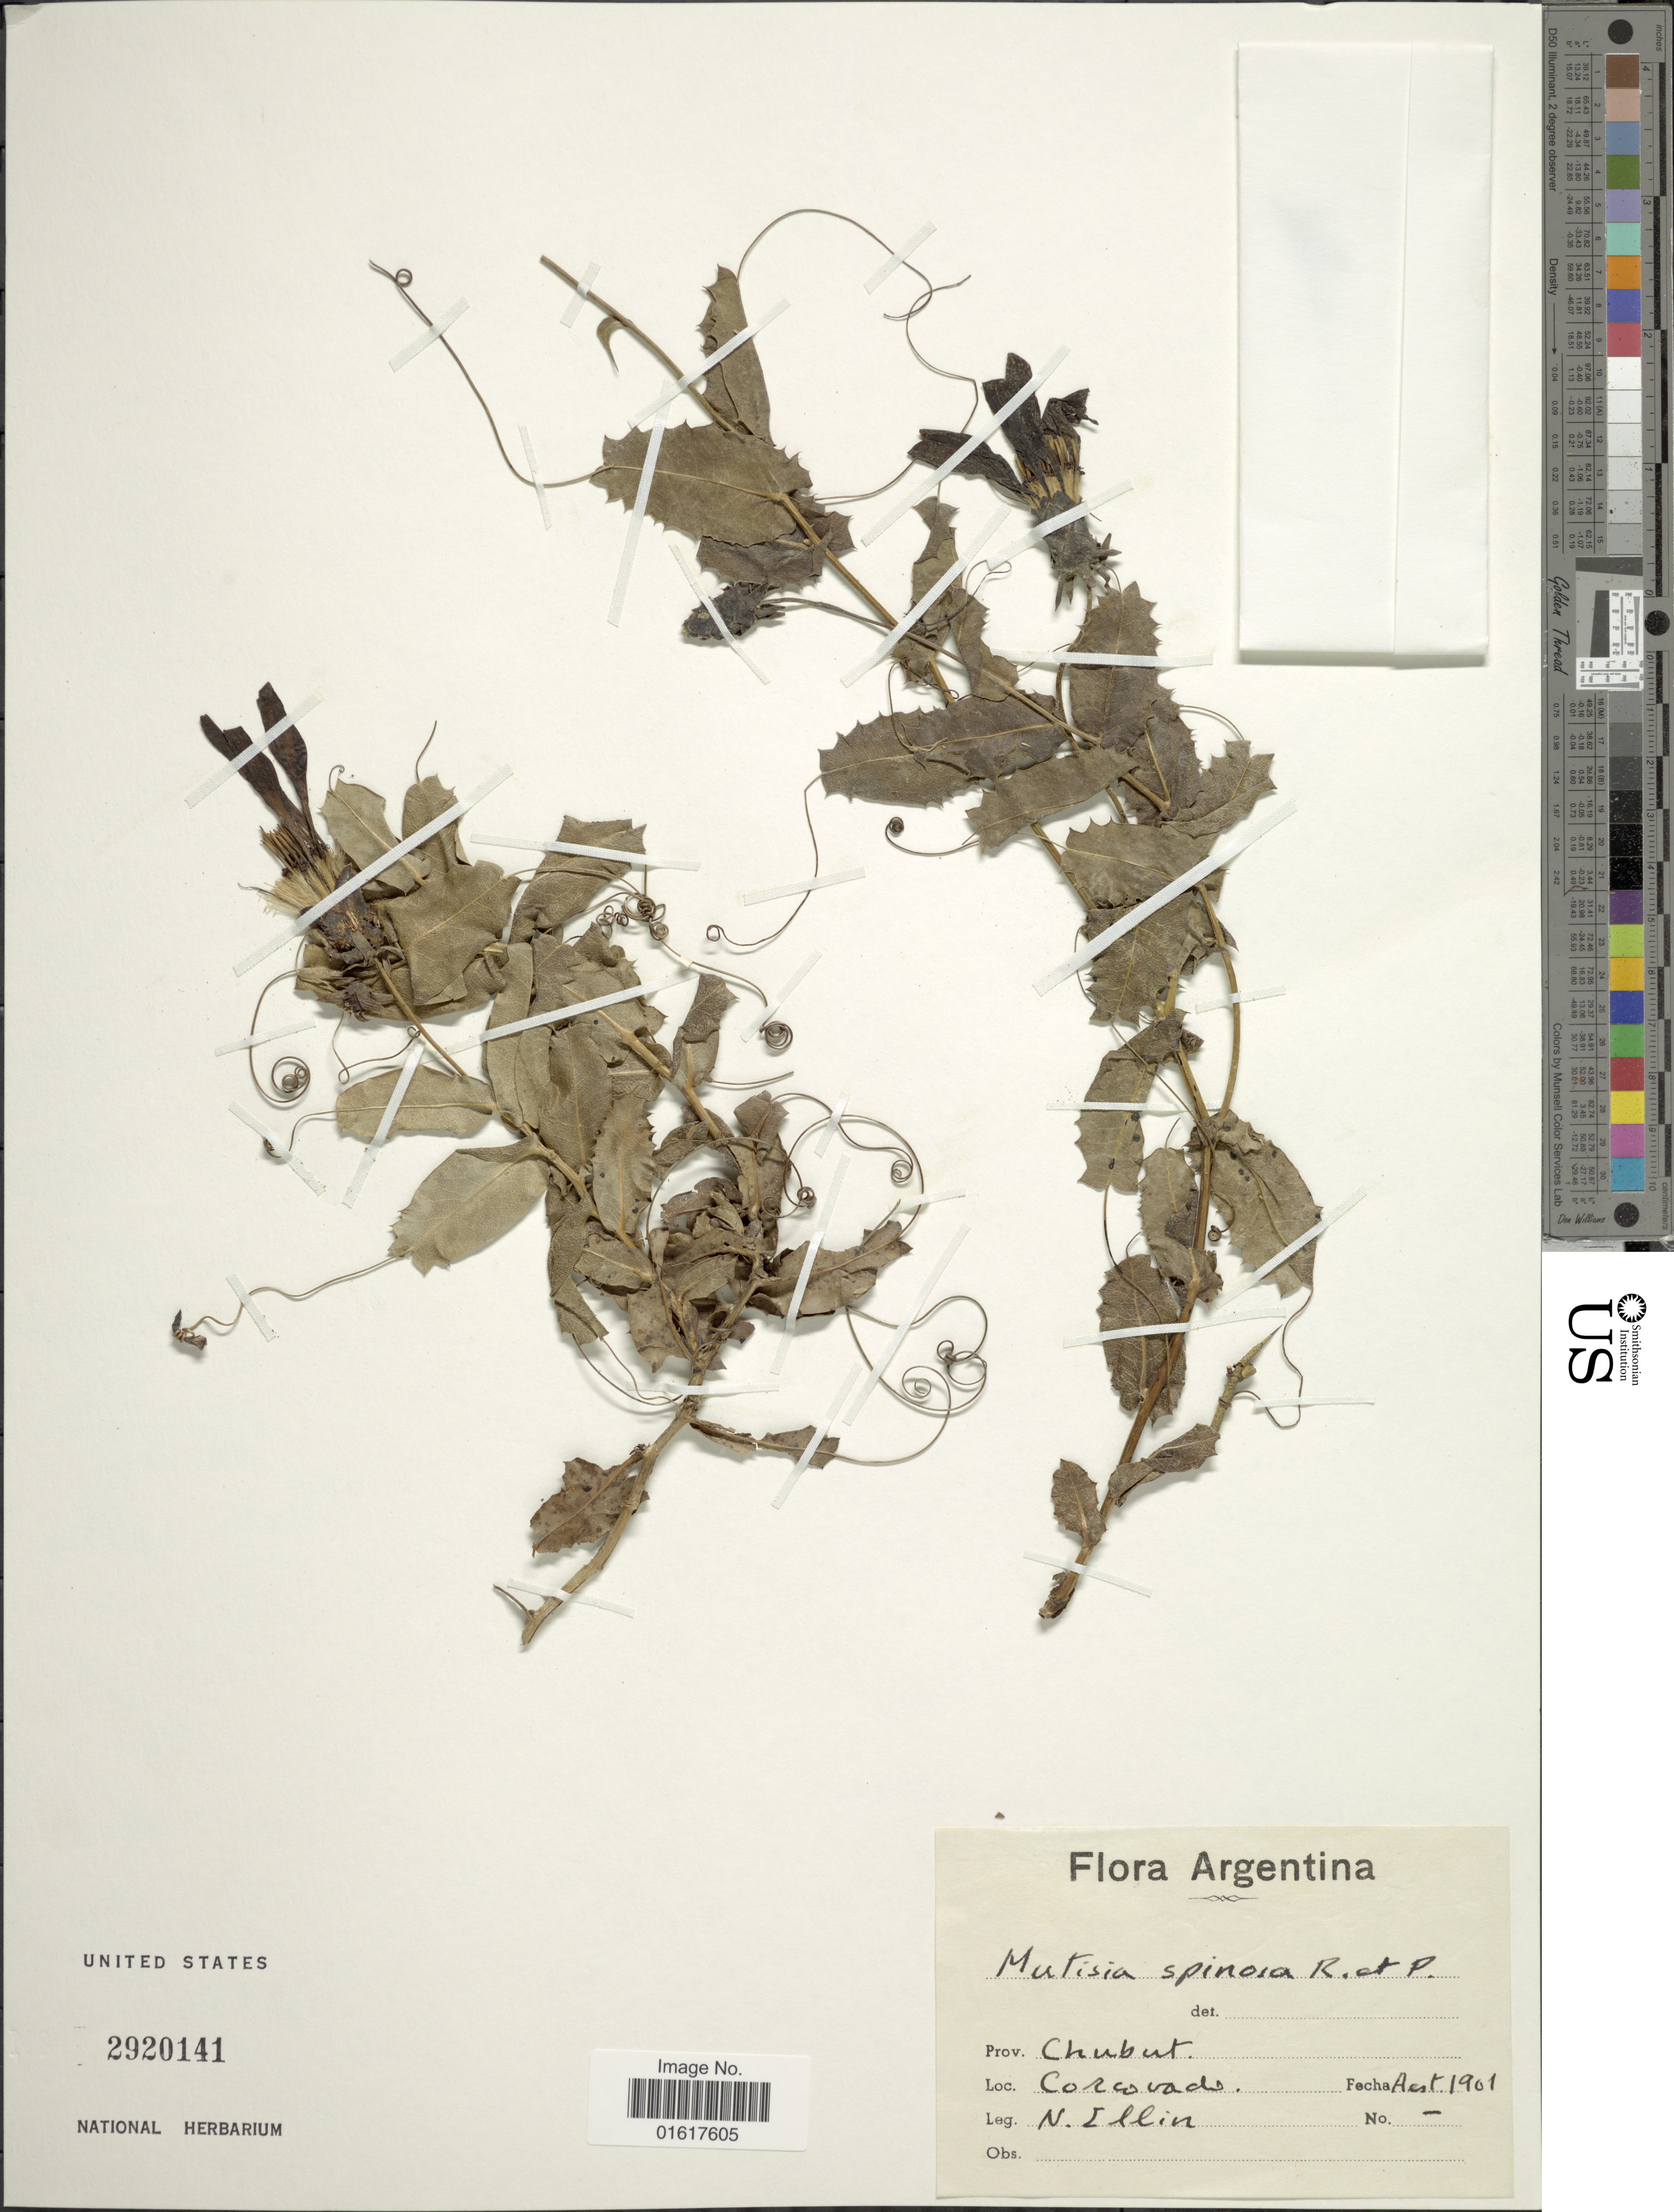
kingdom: Plantae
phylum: Tracheophyta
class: Magnoliopsida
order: Asterales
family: Asteraceae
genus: Mutisia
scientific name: Mutisia spinosa var. spinosa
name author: Ruiz & Pav.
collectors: N. Illin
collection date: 1901-08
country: Argentina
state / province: Chubut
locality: Corcovado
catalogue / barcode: US 2920141